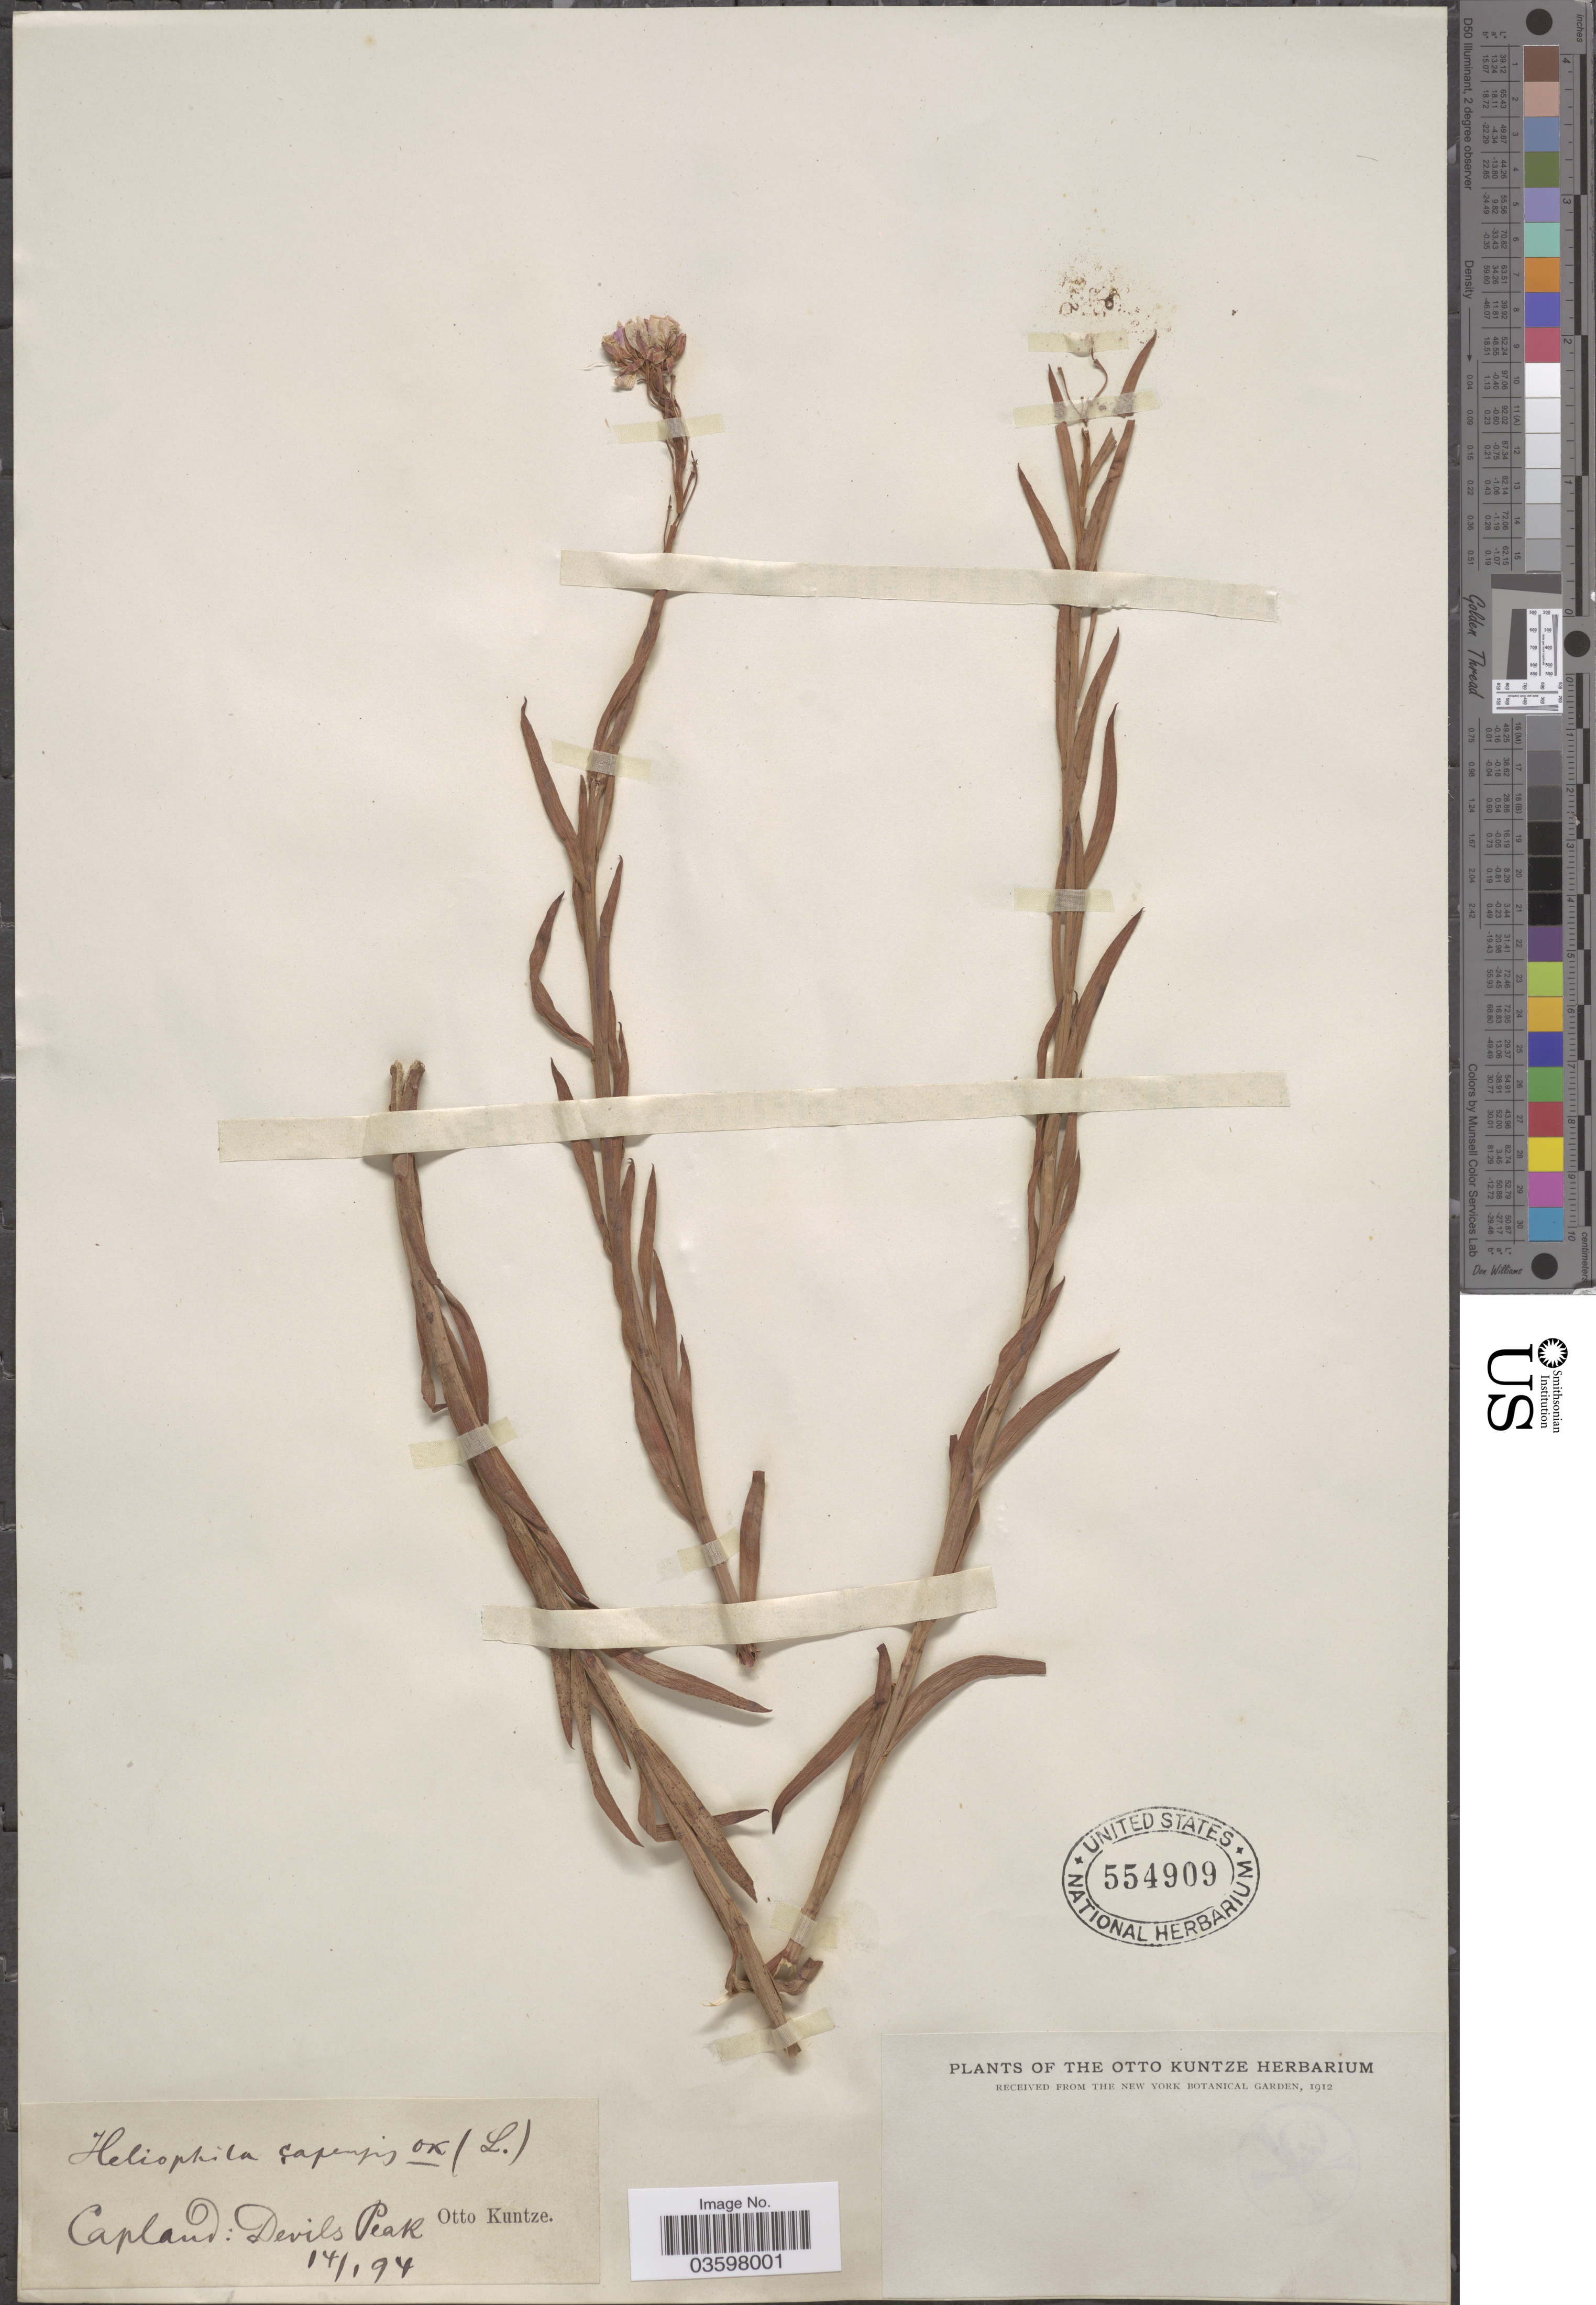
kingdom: Plantae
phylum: Tracheophyta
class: Magnoliopsida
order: Brassicales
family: Brassicaceae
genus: Heliophila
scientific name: Heliophila capensis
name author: C.A. Sm.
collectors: C.E.O. Kuntze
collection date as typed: Transcribed d/m/y: 14/1/94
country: South Africa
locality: Capland: Devils Peak.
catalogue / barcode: US 554909